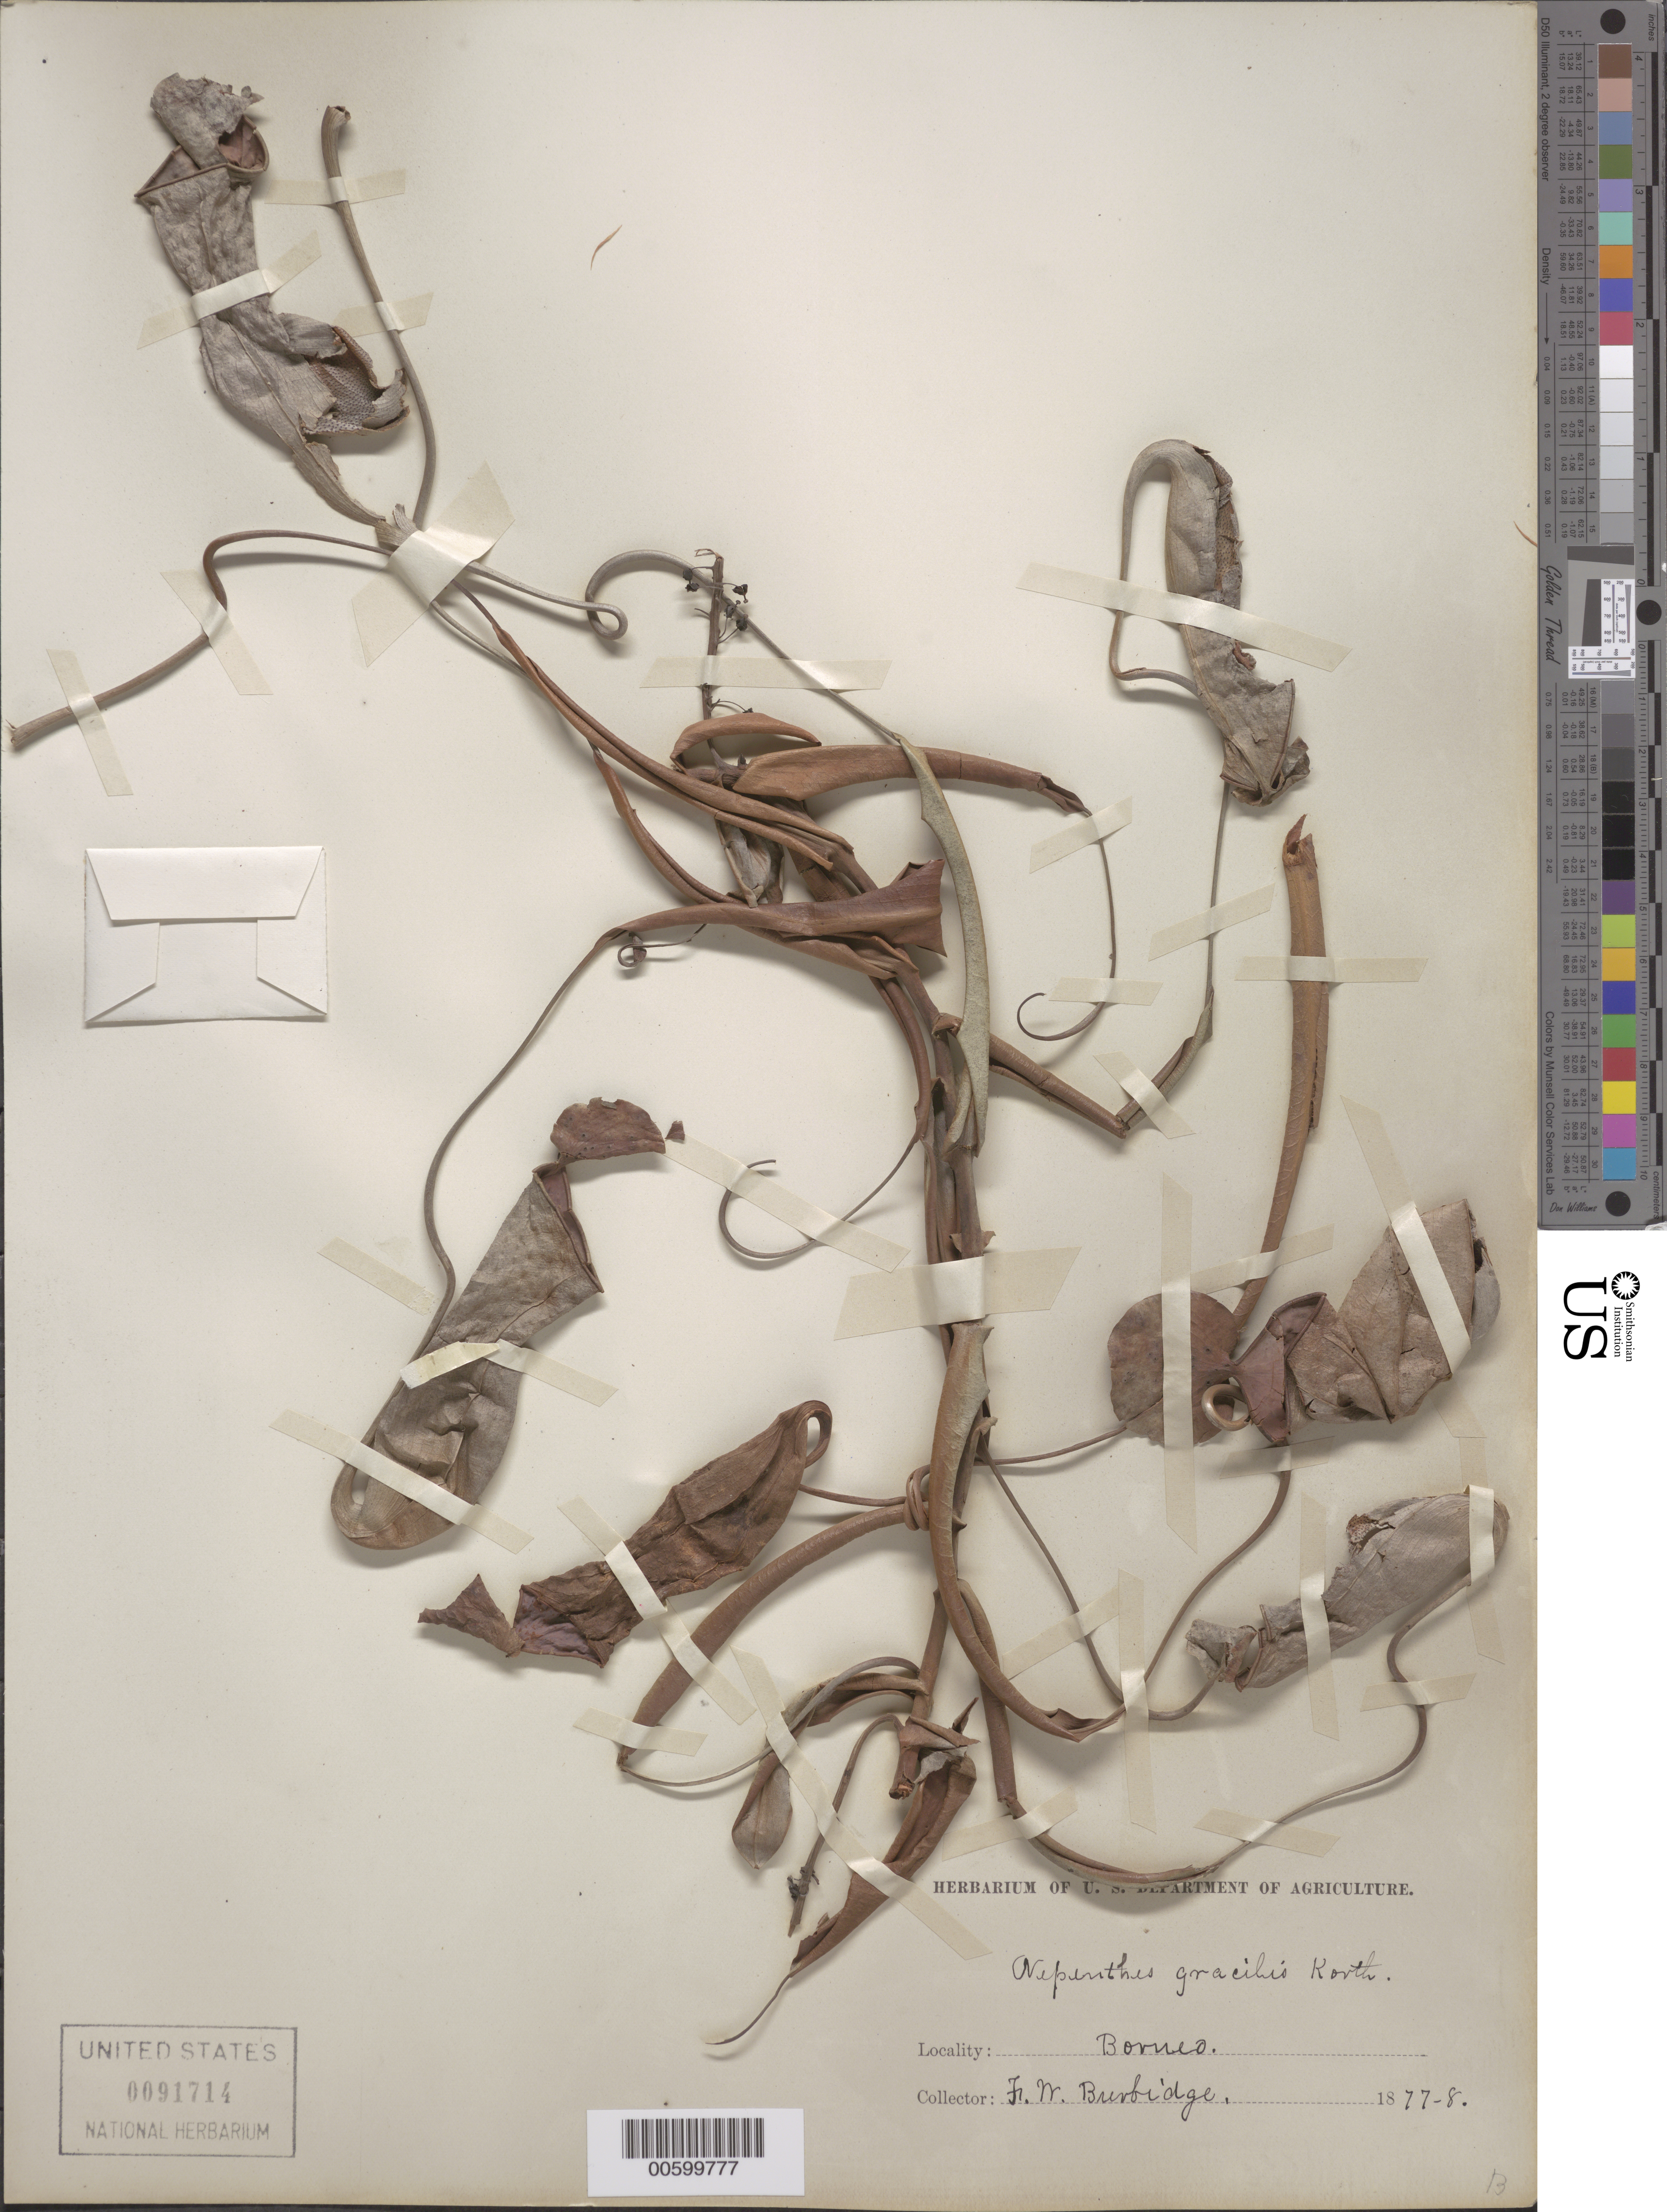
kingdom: Plantae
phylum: Tracheophyta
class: Magnoliopsida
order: Caryophyllales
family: Nepenthaceae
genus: Nepenthes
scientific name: Nepenthes gracilis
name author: Korth.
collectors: F. Burbidge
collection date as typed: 1877 to -- --- 1978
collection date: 1877/1978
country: Malaysia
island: Borneo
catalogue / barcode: US 91714